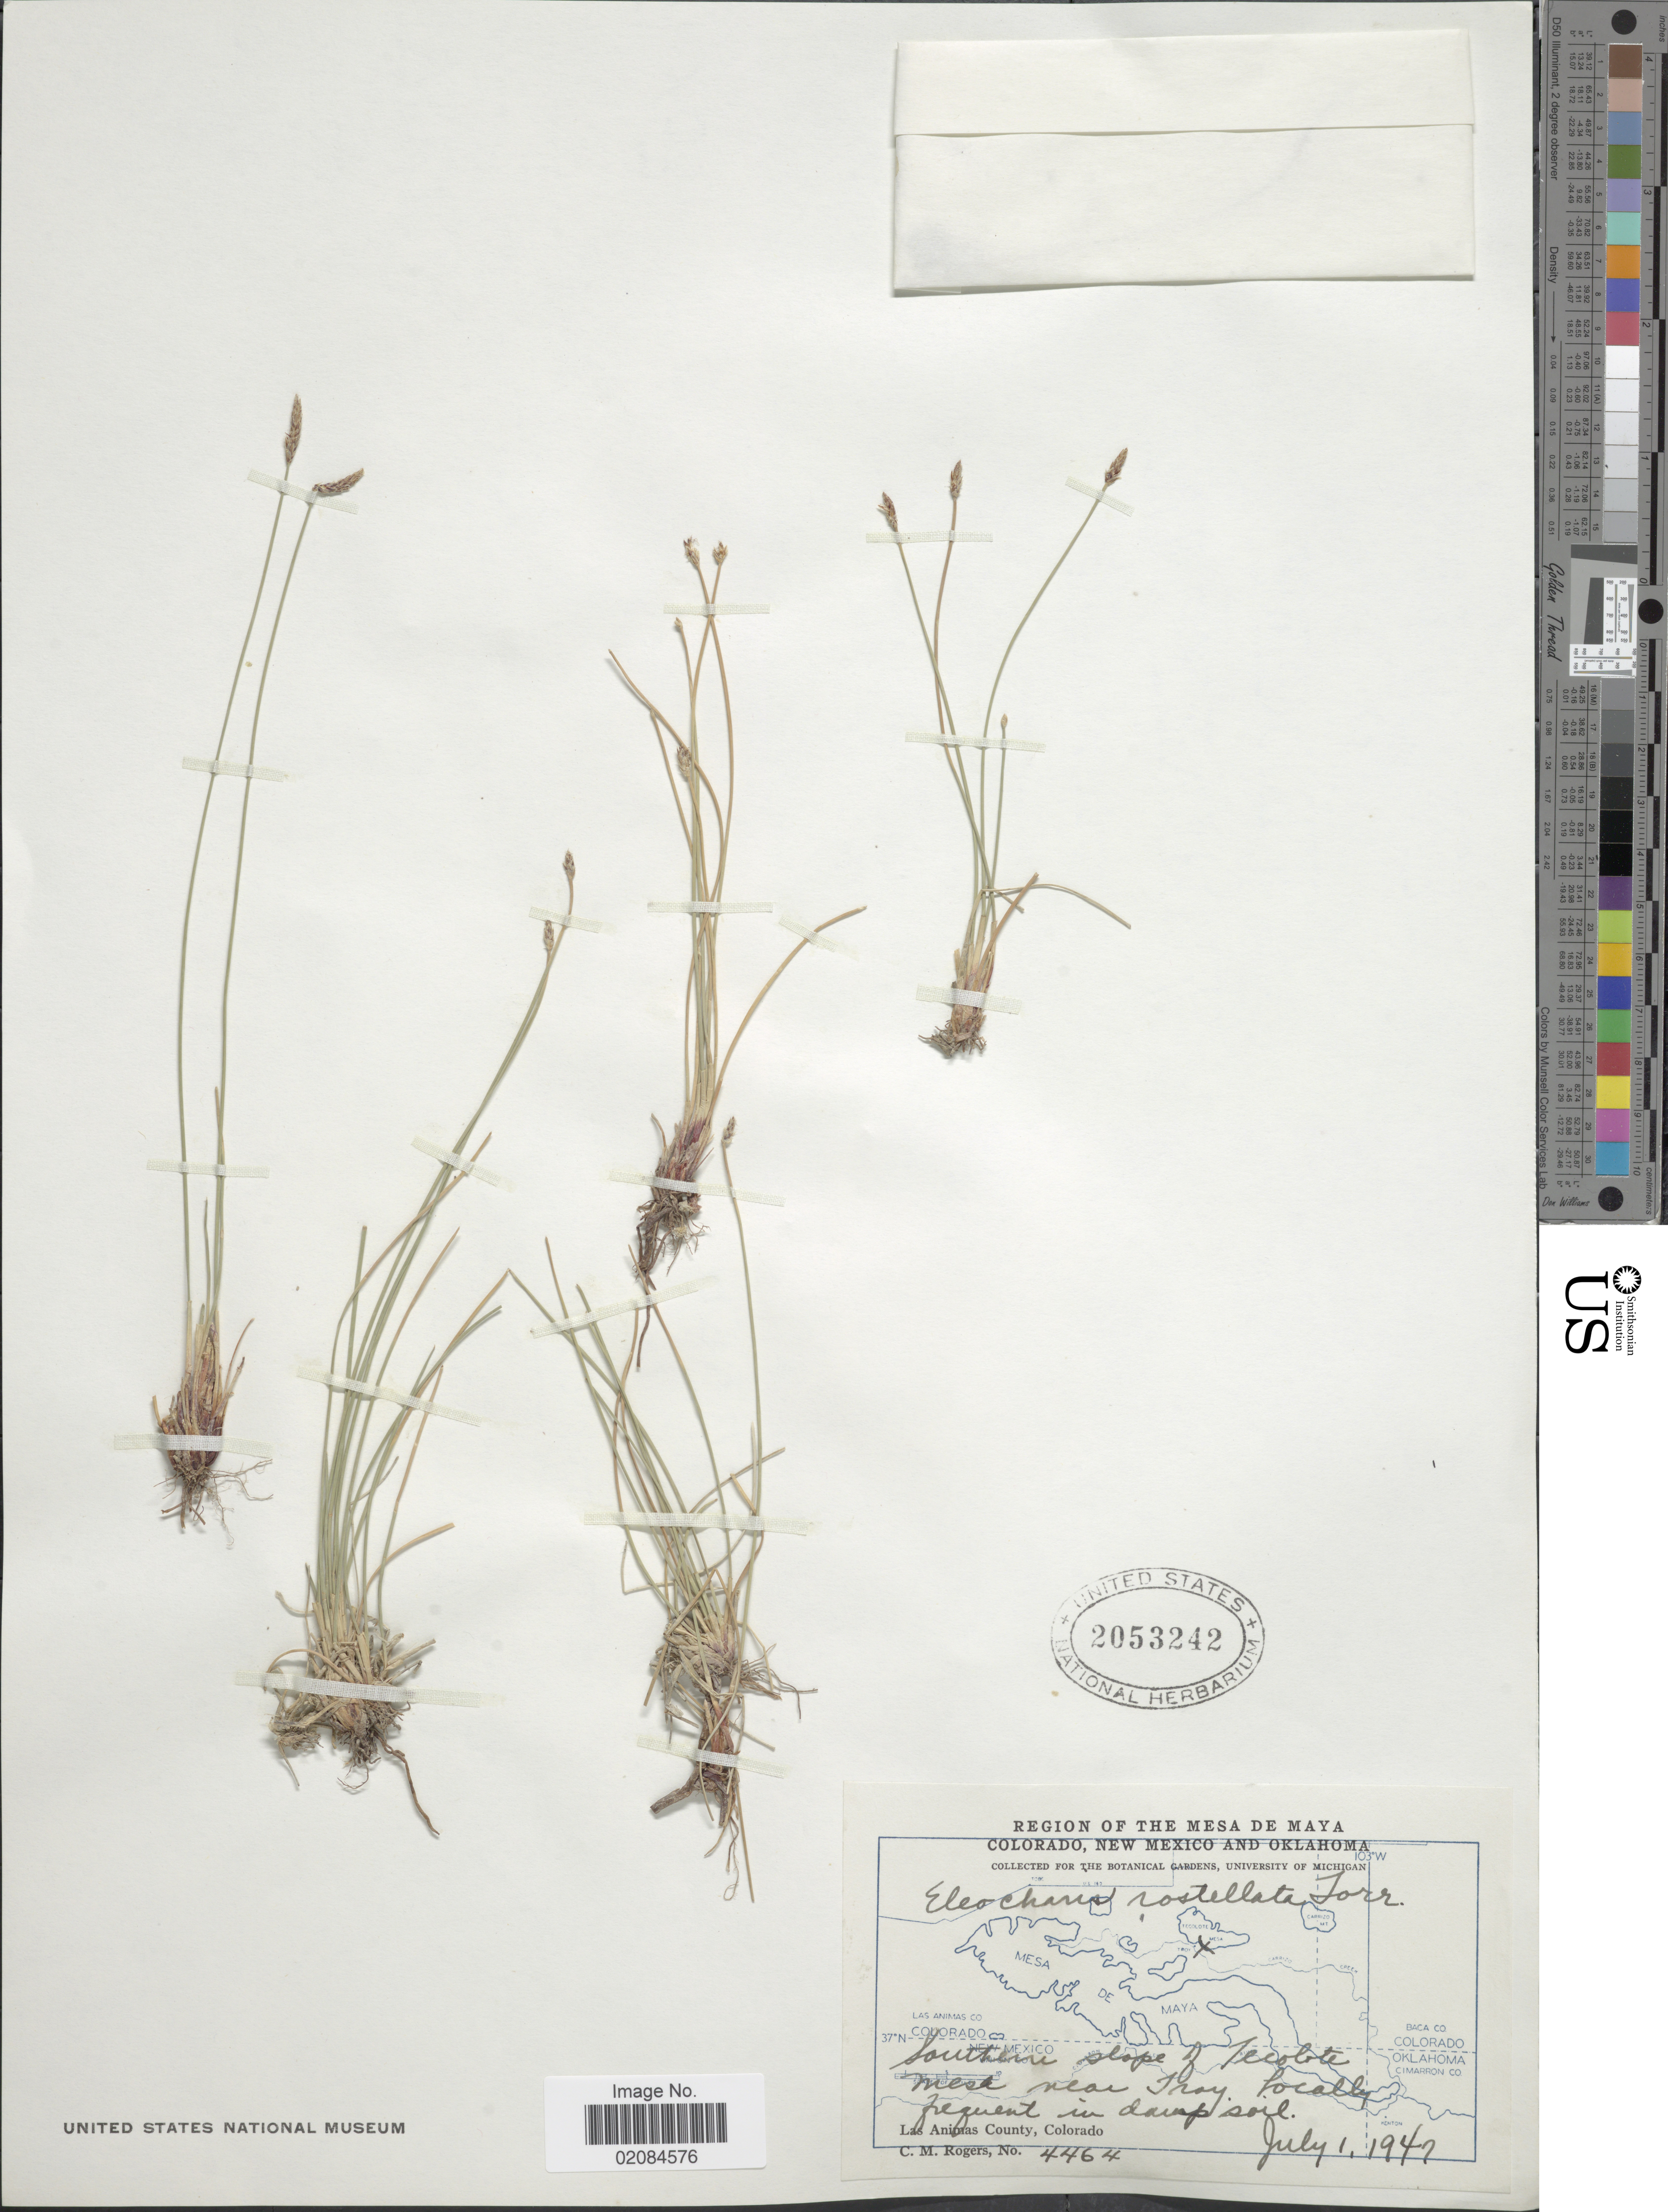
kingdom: Plantae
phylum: Tracheophyta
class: Liliopsida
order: Poales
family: Cyperaceae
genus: Eleocharis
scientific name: Eleocharis rostellata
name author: (Torr.) Torr.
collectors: C. M. Rogers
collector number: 4464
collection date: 1947-07-01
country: United States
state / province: Colorado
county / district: Las Animas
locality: Southern slope of Tecolote Mesa near Troy, Las Animas County.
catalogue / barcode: US 2053242